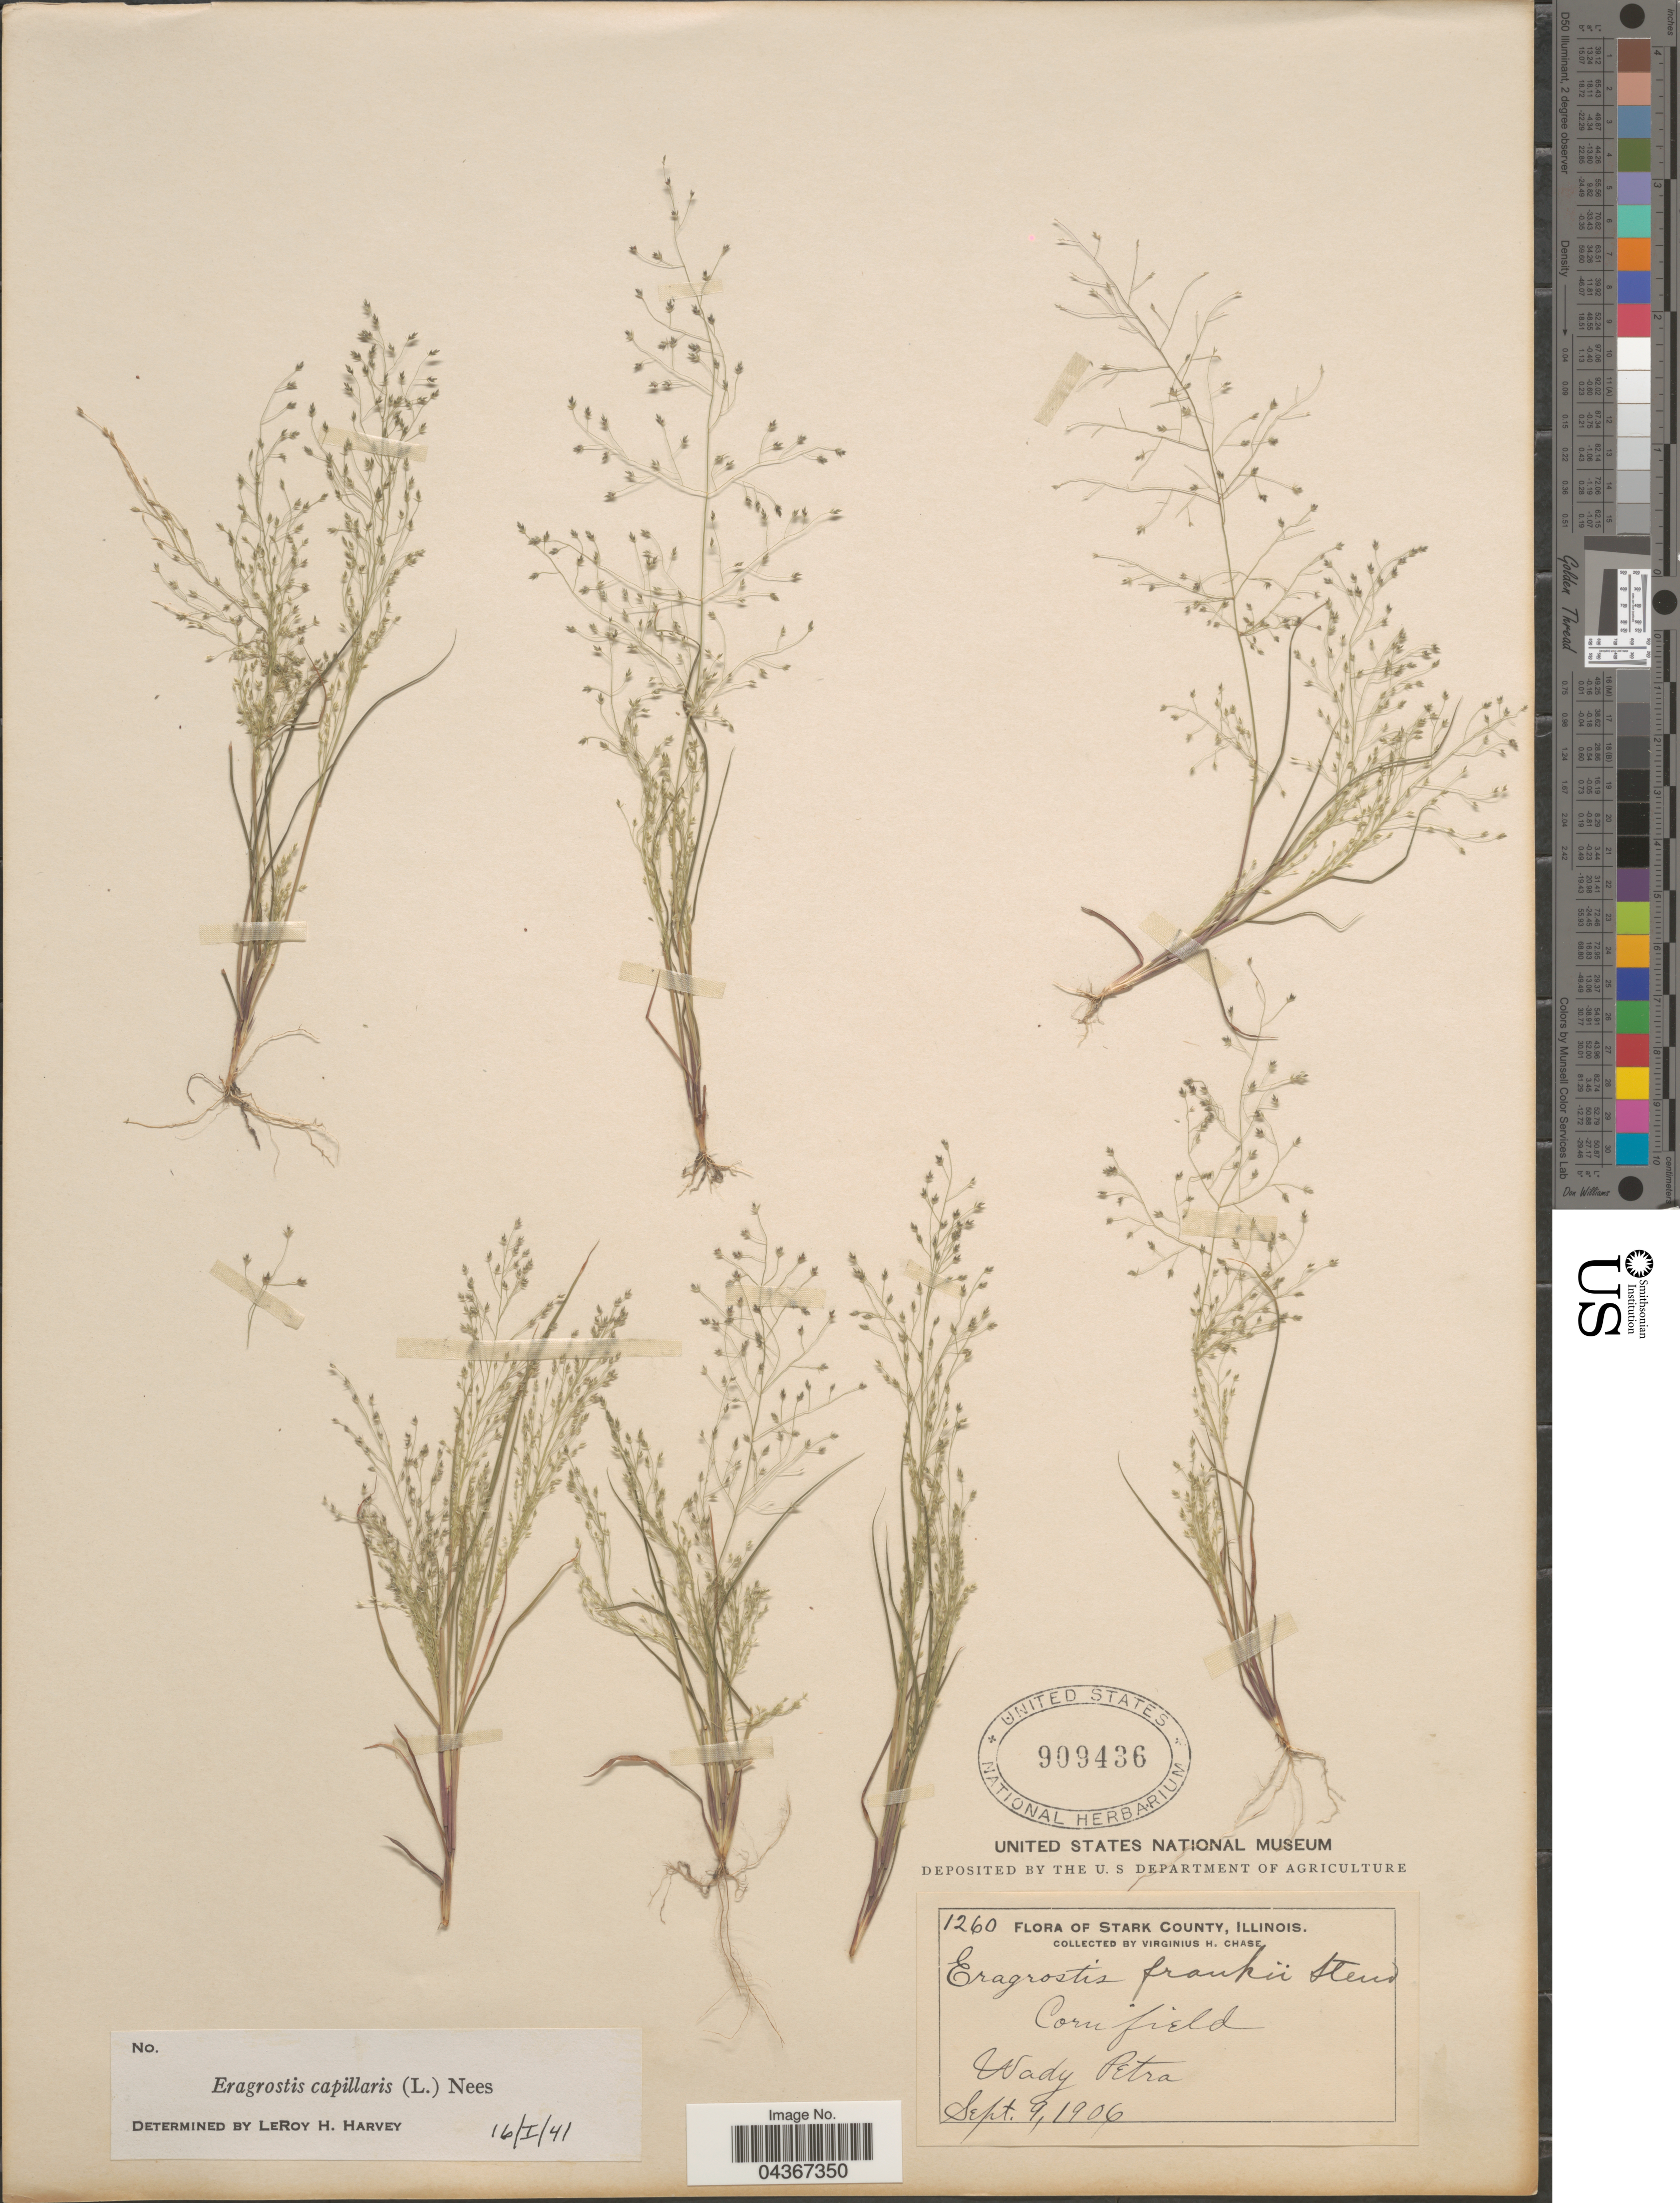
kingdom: Plantae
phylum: Tracheophyta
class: Liliopsida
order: Poales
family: Poaceae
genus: Eragrostis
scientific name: Eragrostis capillaris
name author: (L.) Nees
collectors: V. H. Chase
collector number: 1260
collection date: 1906-09-09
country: United States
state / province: Illinois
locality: Stark County. Corn field. Wady Petra.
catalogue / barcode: US 909436